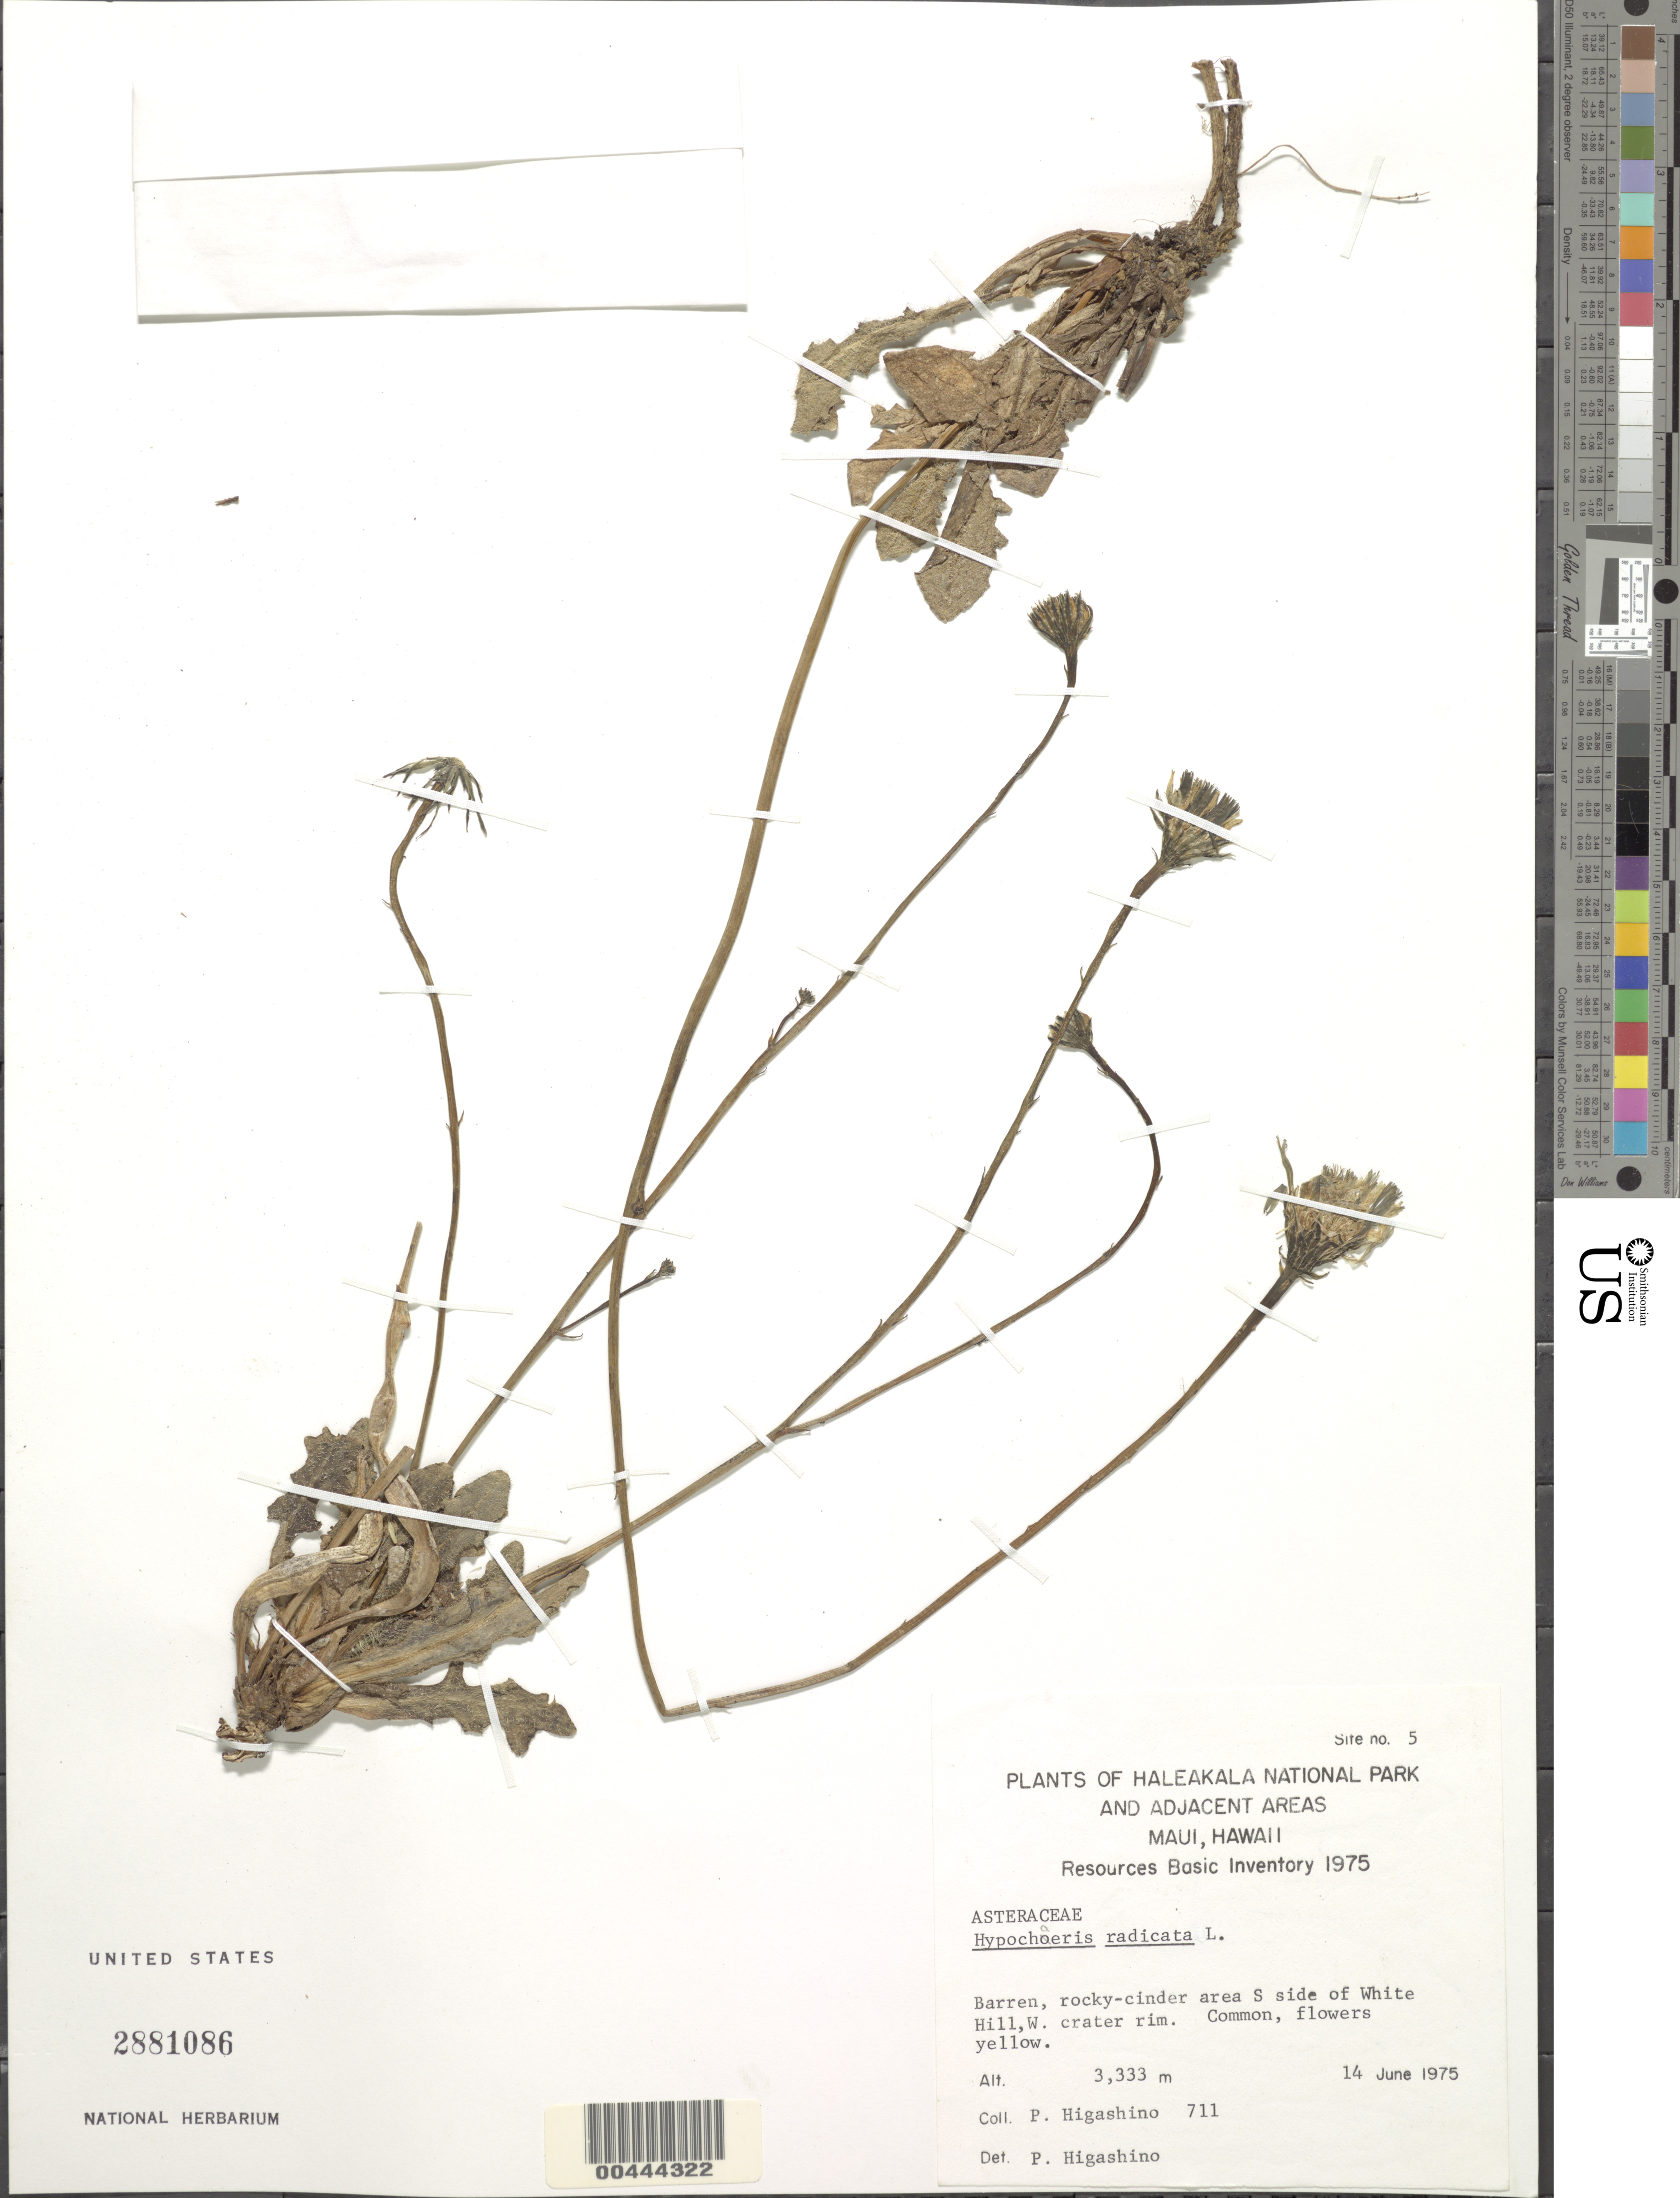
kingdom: Plantae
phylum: Tracheophyta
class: Magnoliopsida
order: Asterales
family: Asteraceae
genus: Hypochaeris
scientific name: Hypochaeris radicata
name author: L.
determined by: Higashino, P.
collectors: P. Higashino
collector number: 711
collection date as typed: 14 Jun 1975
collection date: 1975-06-14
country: United States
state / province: Hawaii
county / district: Maui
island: Maui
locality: Halekala National Park and Adjacent Areas, Site no. 5, area S side of White Hill, W. crater rim.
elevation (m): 3333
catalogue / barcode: US 2881086